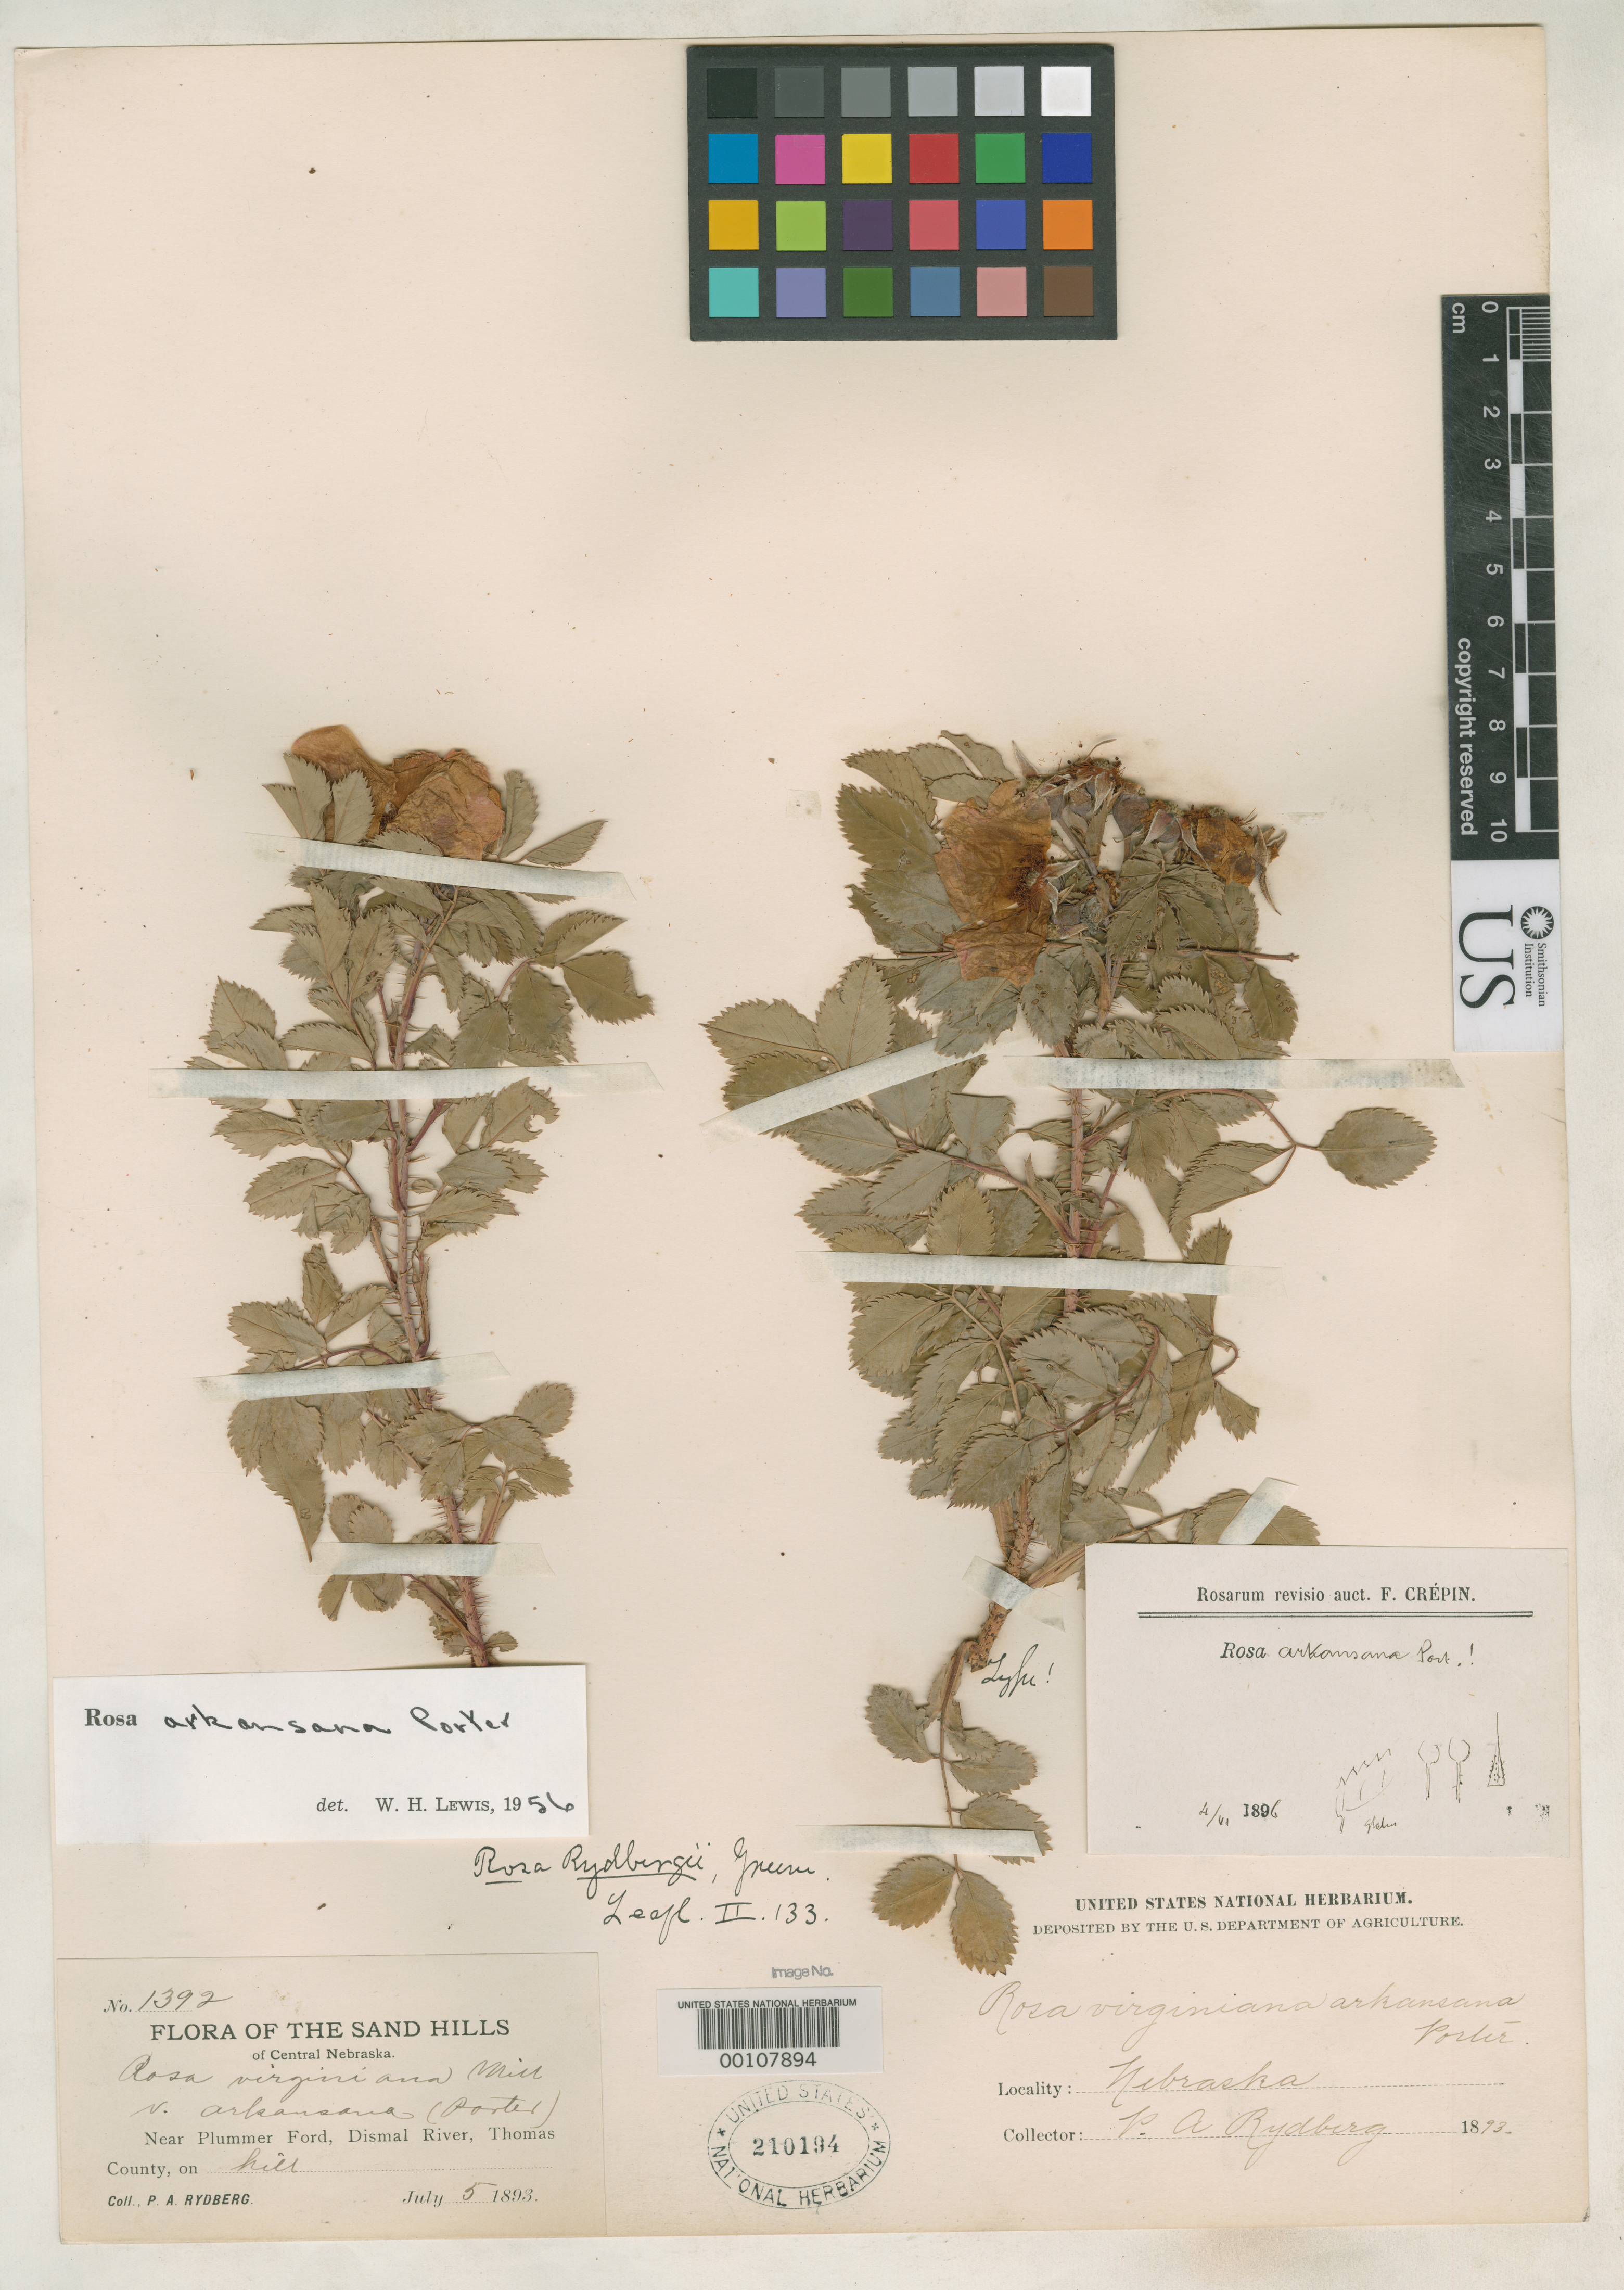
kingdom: Plantae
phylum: Tracheophyta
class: Magnoliopsida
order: Rosales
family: Rosaceae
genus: Rosa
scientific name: Rosa rydbergii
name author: Greene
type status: Holotype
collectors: P. A. Rydberg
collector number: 1392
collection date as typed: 05 Jul 1893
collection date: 1893-07-05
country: United States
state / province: Nebraska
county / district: Thomas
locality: Plummer Ford Dismal River.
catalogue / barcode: US 210194